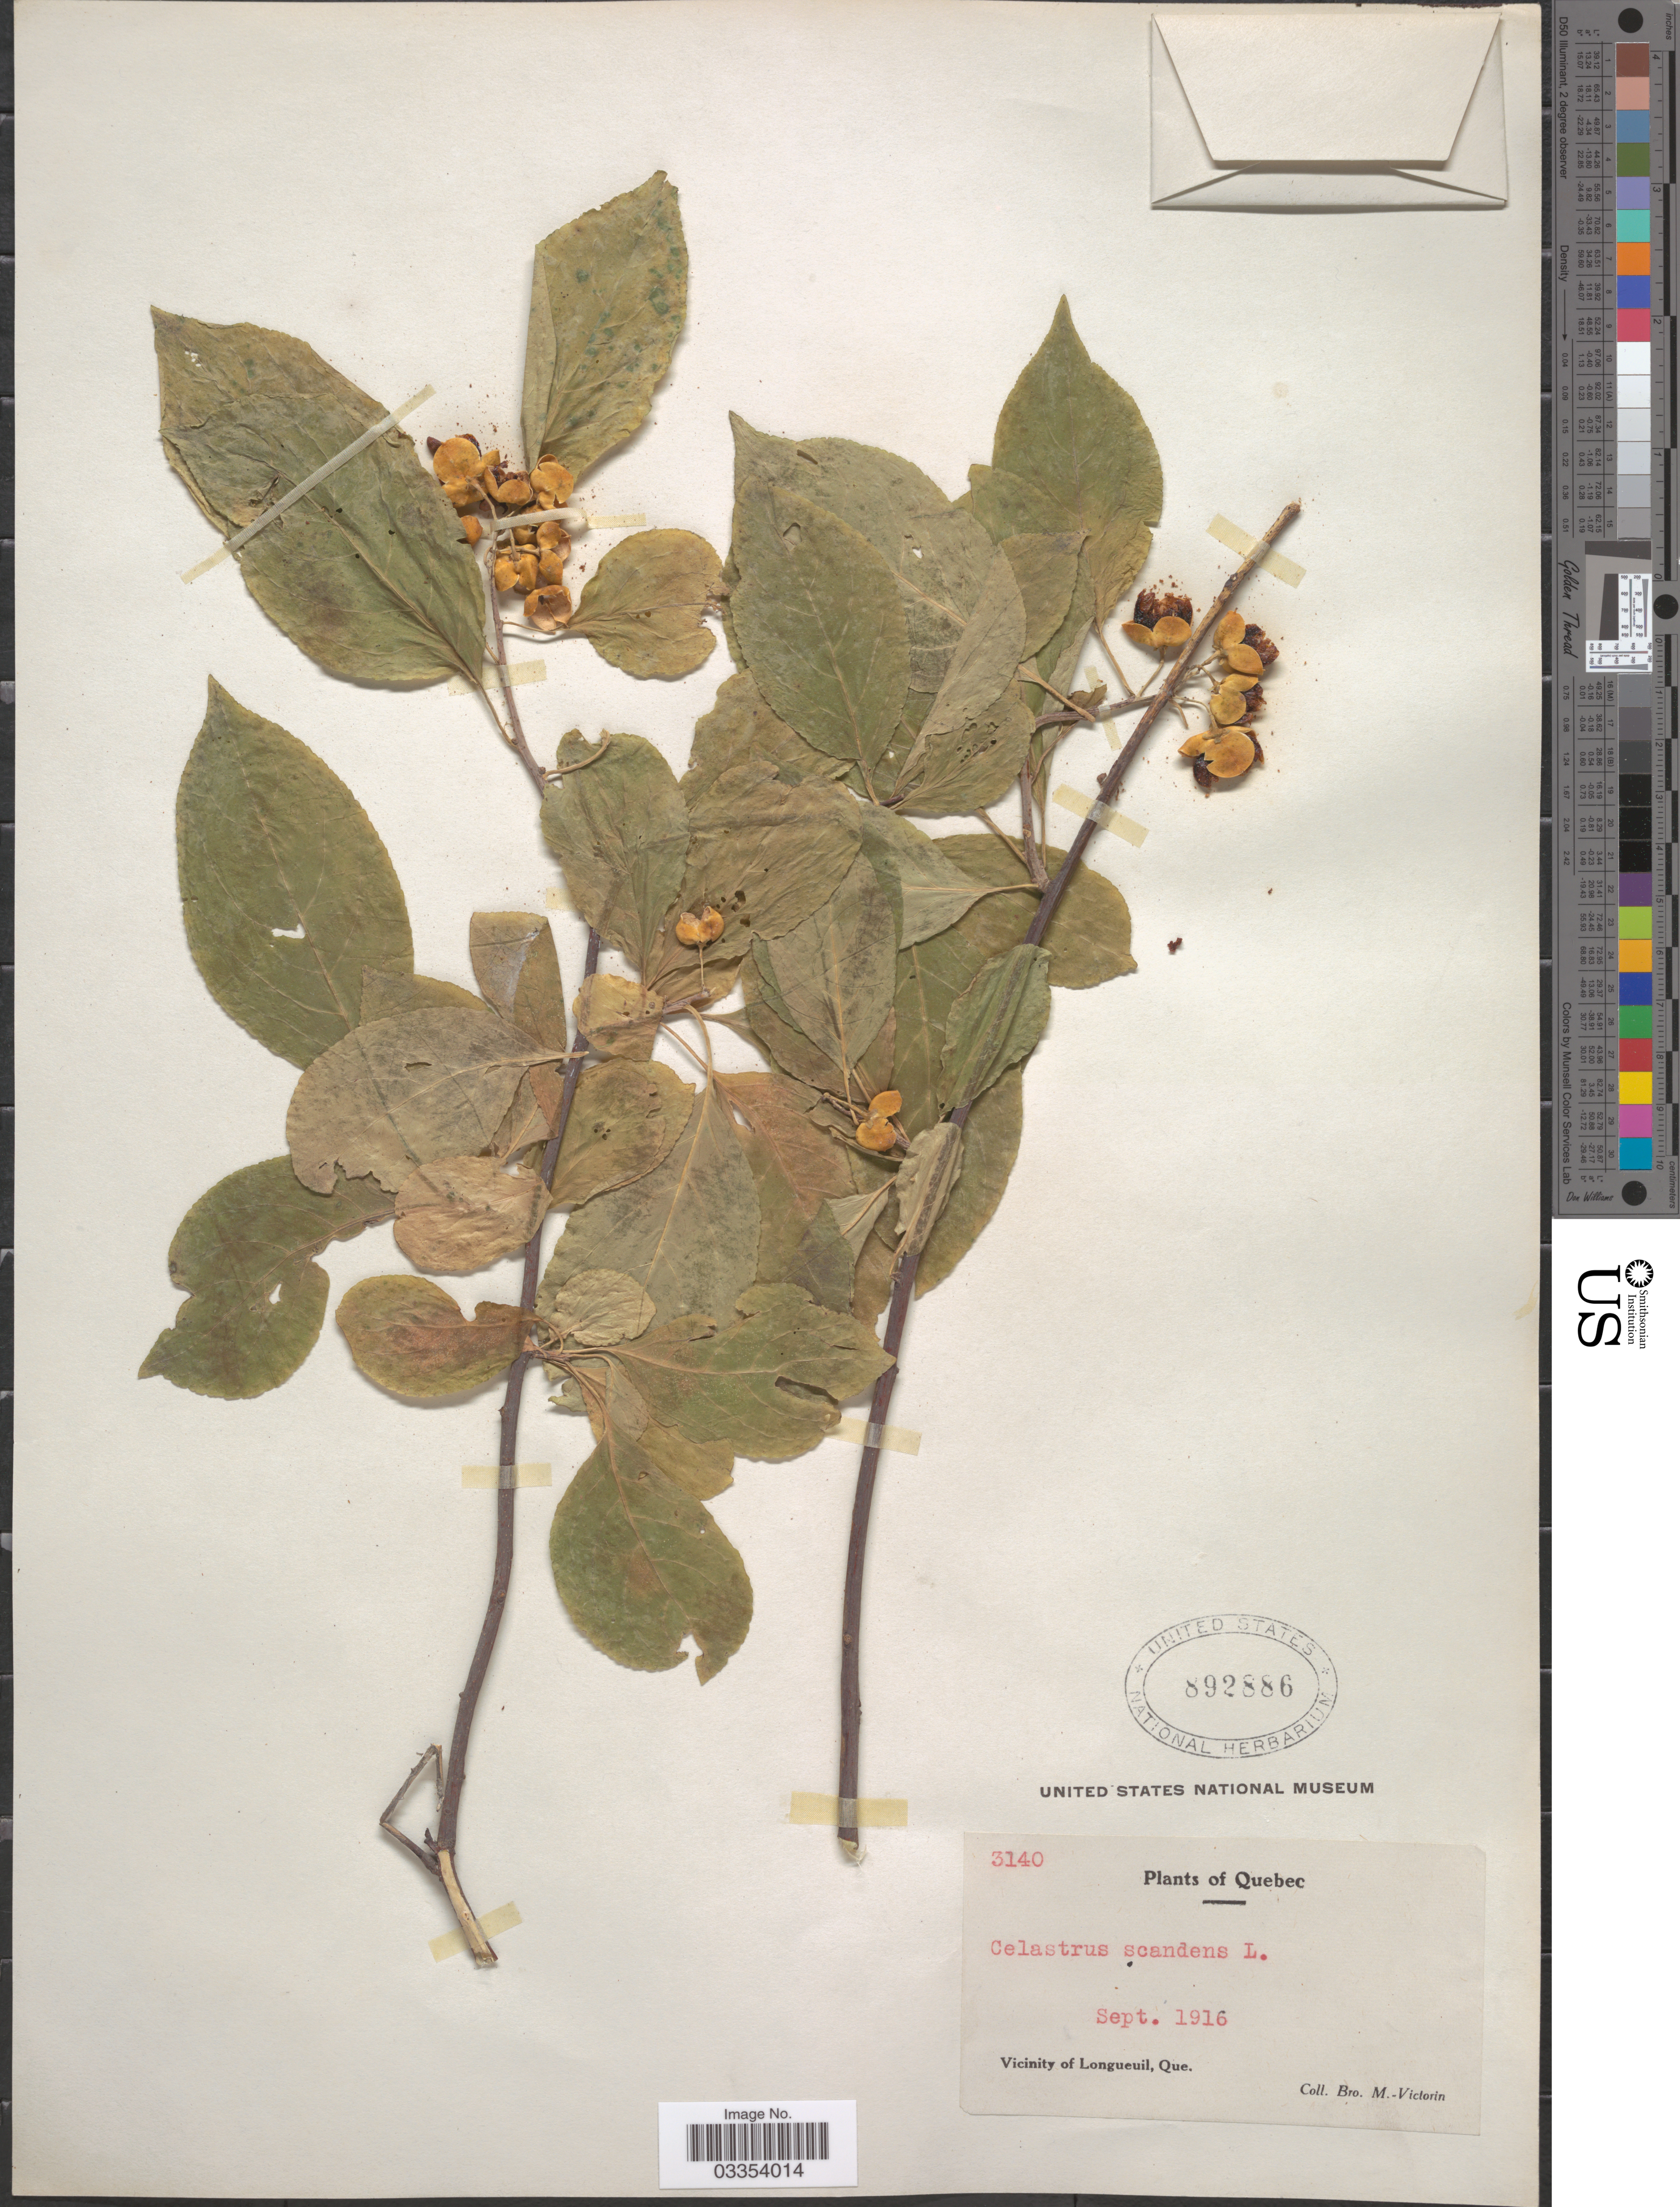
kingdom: Plantae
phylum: Tracheophyta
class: Magnoliopsida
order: Celastrales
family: Celastraceae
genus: Celastrus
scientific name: Celastrus scandens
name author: L.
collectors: Fr. Marie-Victorin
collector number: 3140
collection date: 1916-09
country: Canada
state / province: Quebec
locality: Vicinity of Longueuil.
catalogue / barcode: US 892886